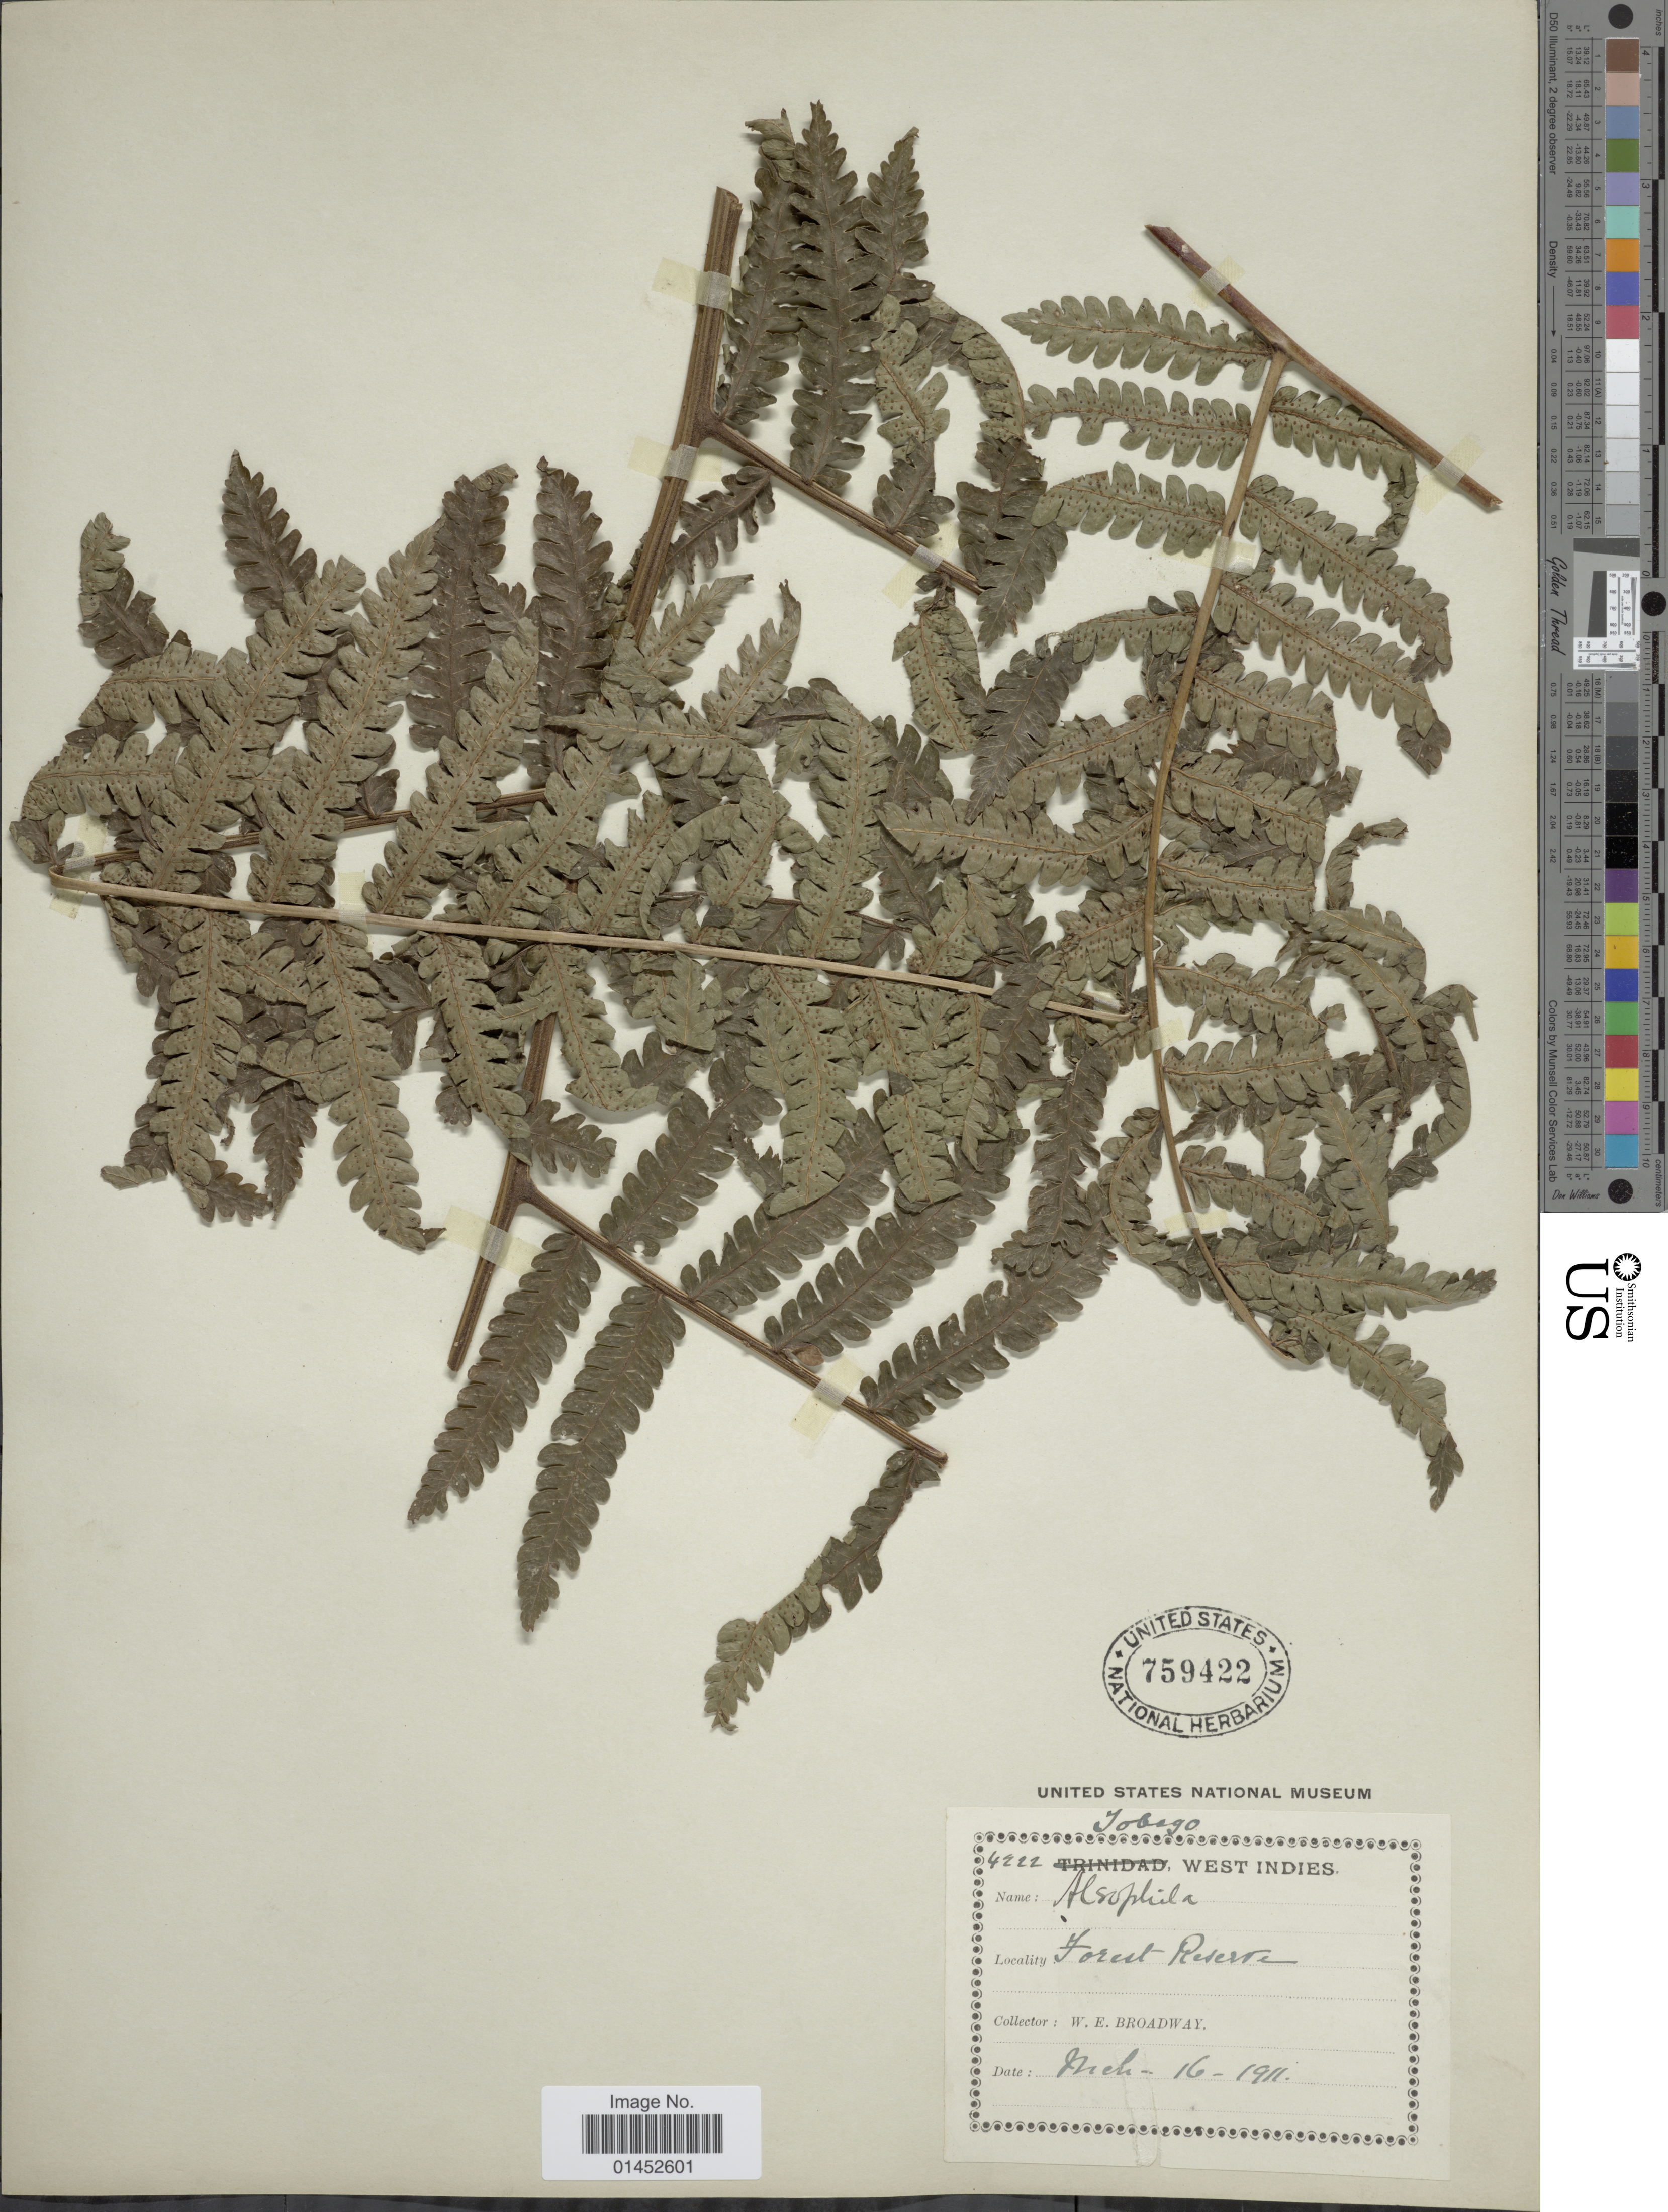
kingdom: Plantae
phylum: Tracheophyta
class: Polypodiopsida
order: Cyatheales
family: Cyatheaceae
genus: Cyathea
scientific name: Cyathea pungens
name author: (Willd.) Domin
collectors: W. E. Broadway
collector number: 4222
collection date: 1911-03-16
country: Trinidad and Tobago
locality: Tobago, West Indies, Foret Reserve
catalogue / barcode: US 759422